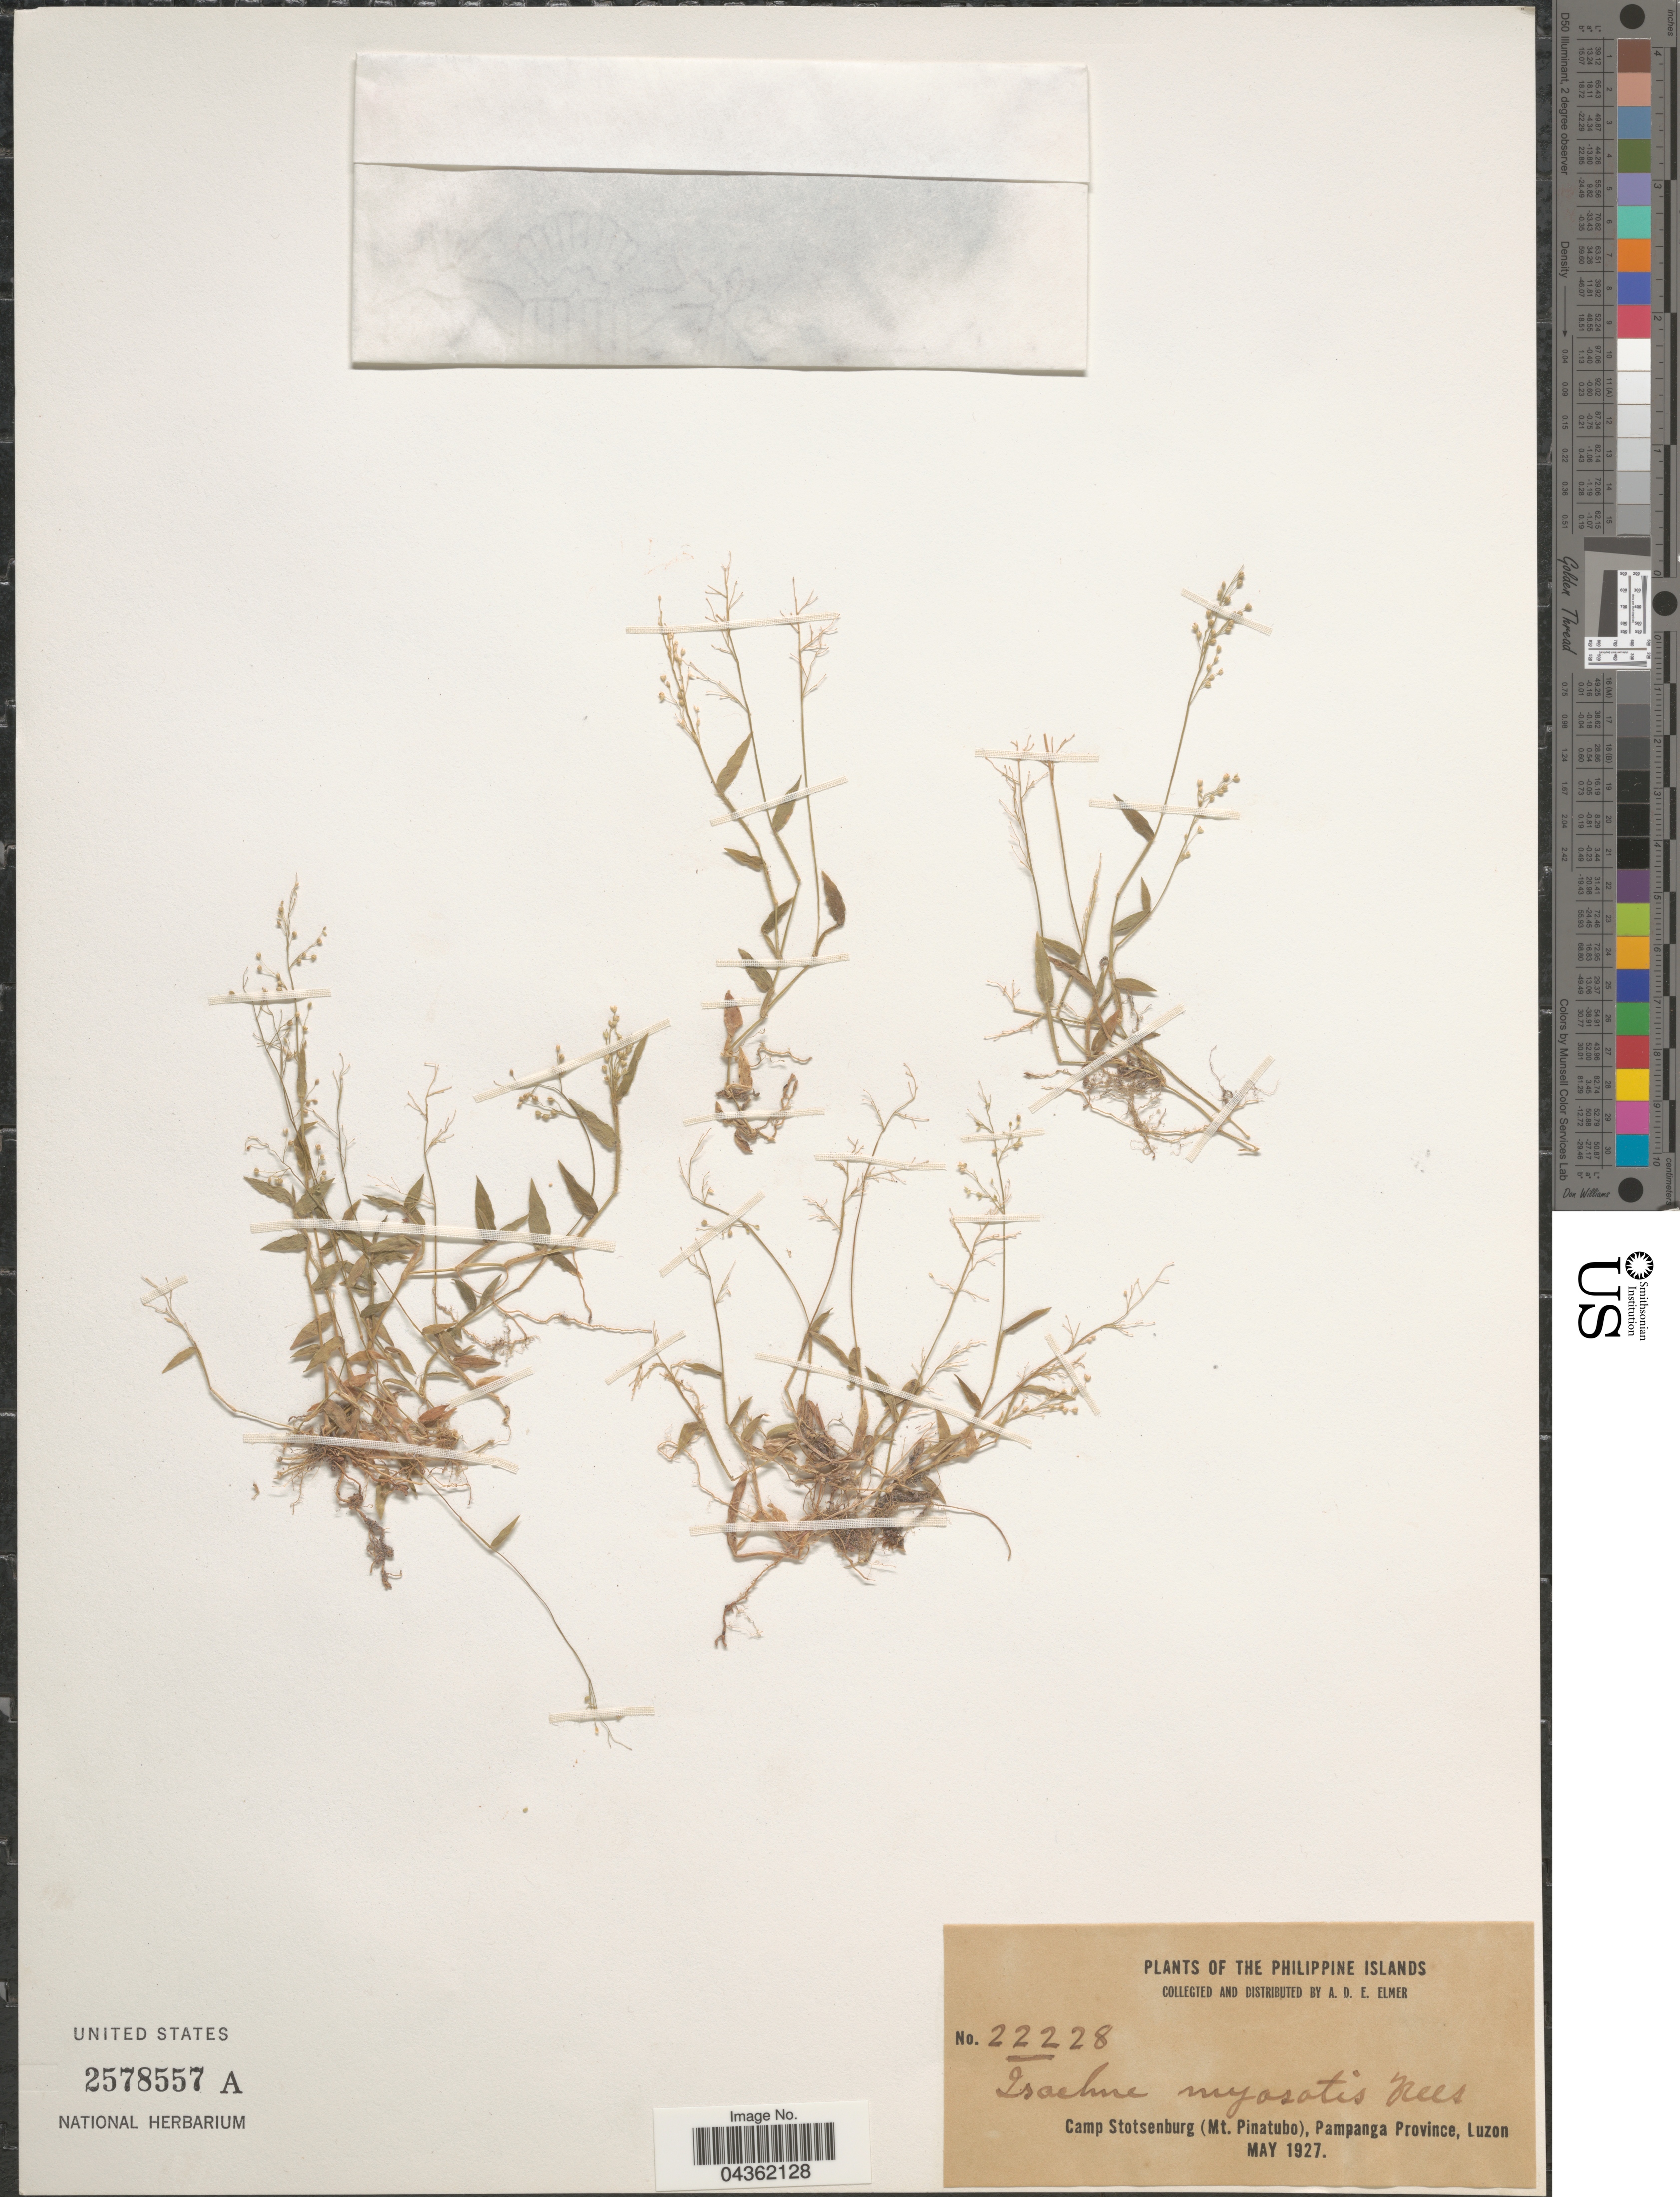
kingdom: Plantae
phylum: Tracheophyta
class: Liliopsida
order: Poales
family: Poaceae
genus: Isachne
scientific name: Isachne myosotis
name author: Nees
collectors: A. D. E. Elmer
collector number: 22228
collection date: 1927-05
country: Philippines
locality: Philippine Islands. Camp Stotsenburg (Mt. Pinatubo), Pampanga Province, Luzon.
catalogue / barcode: US 2578557A